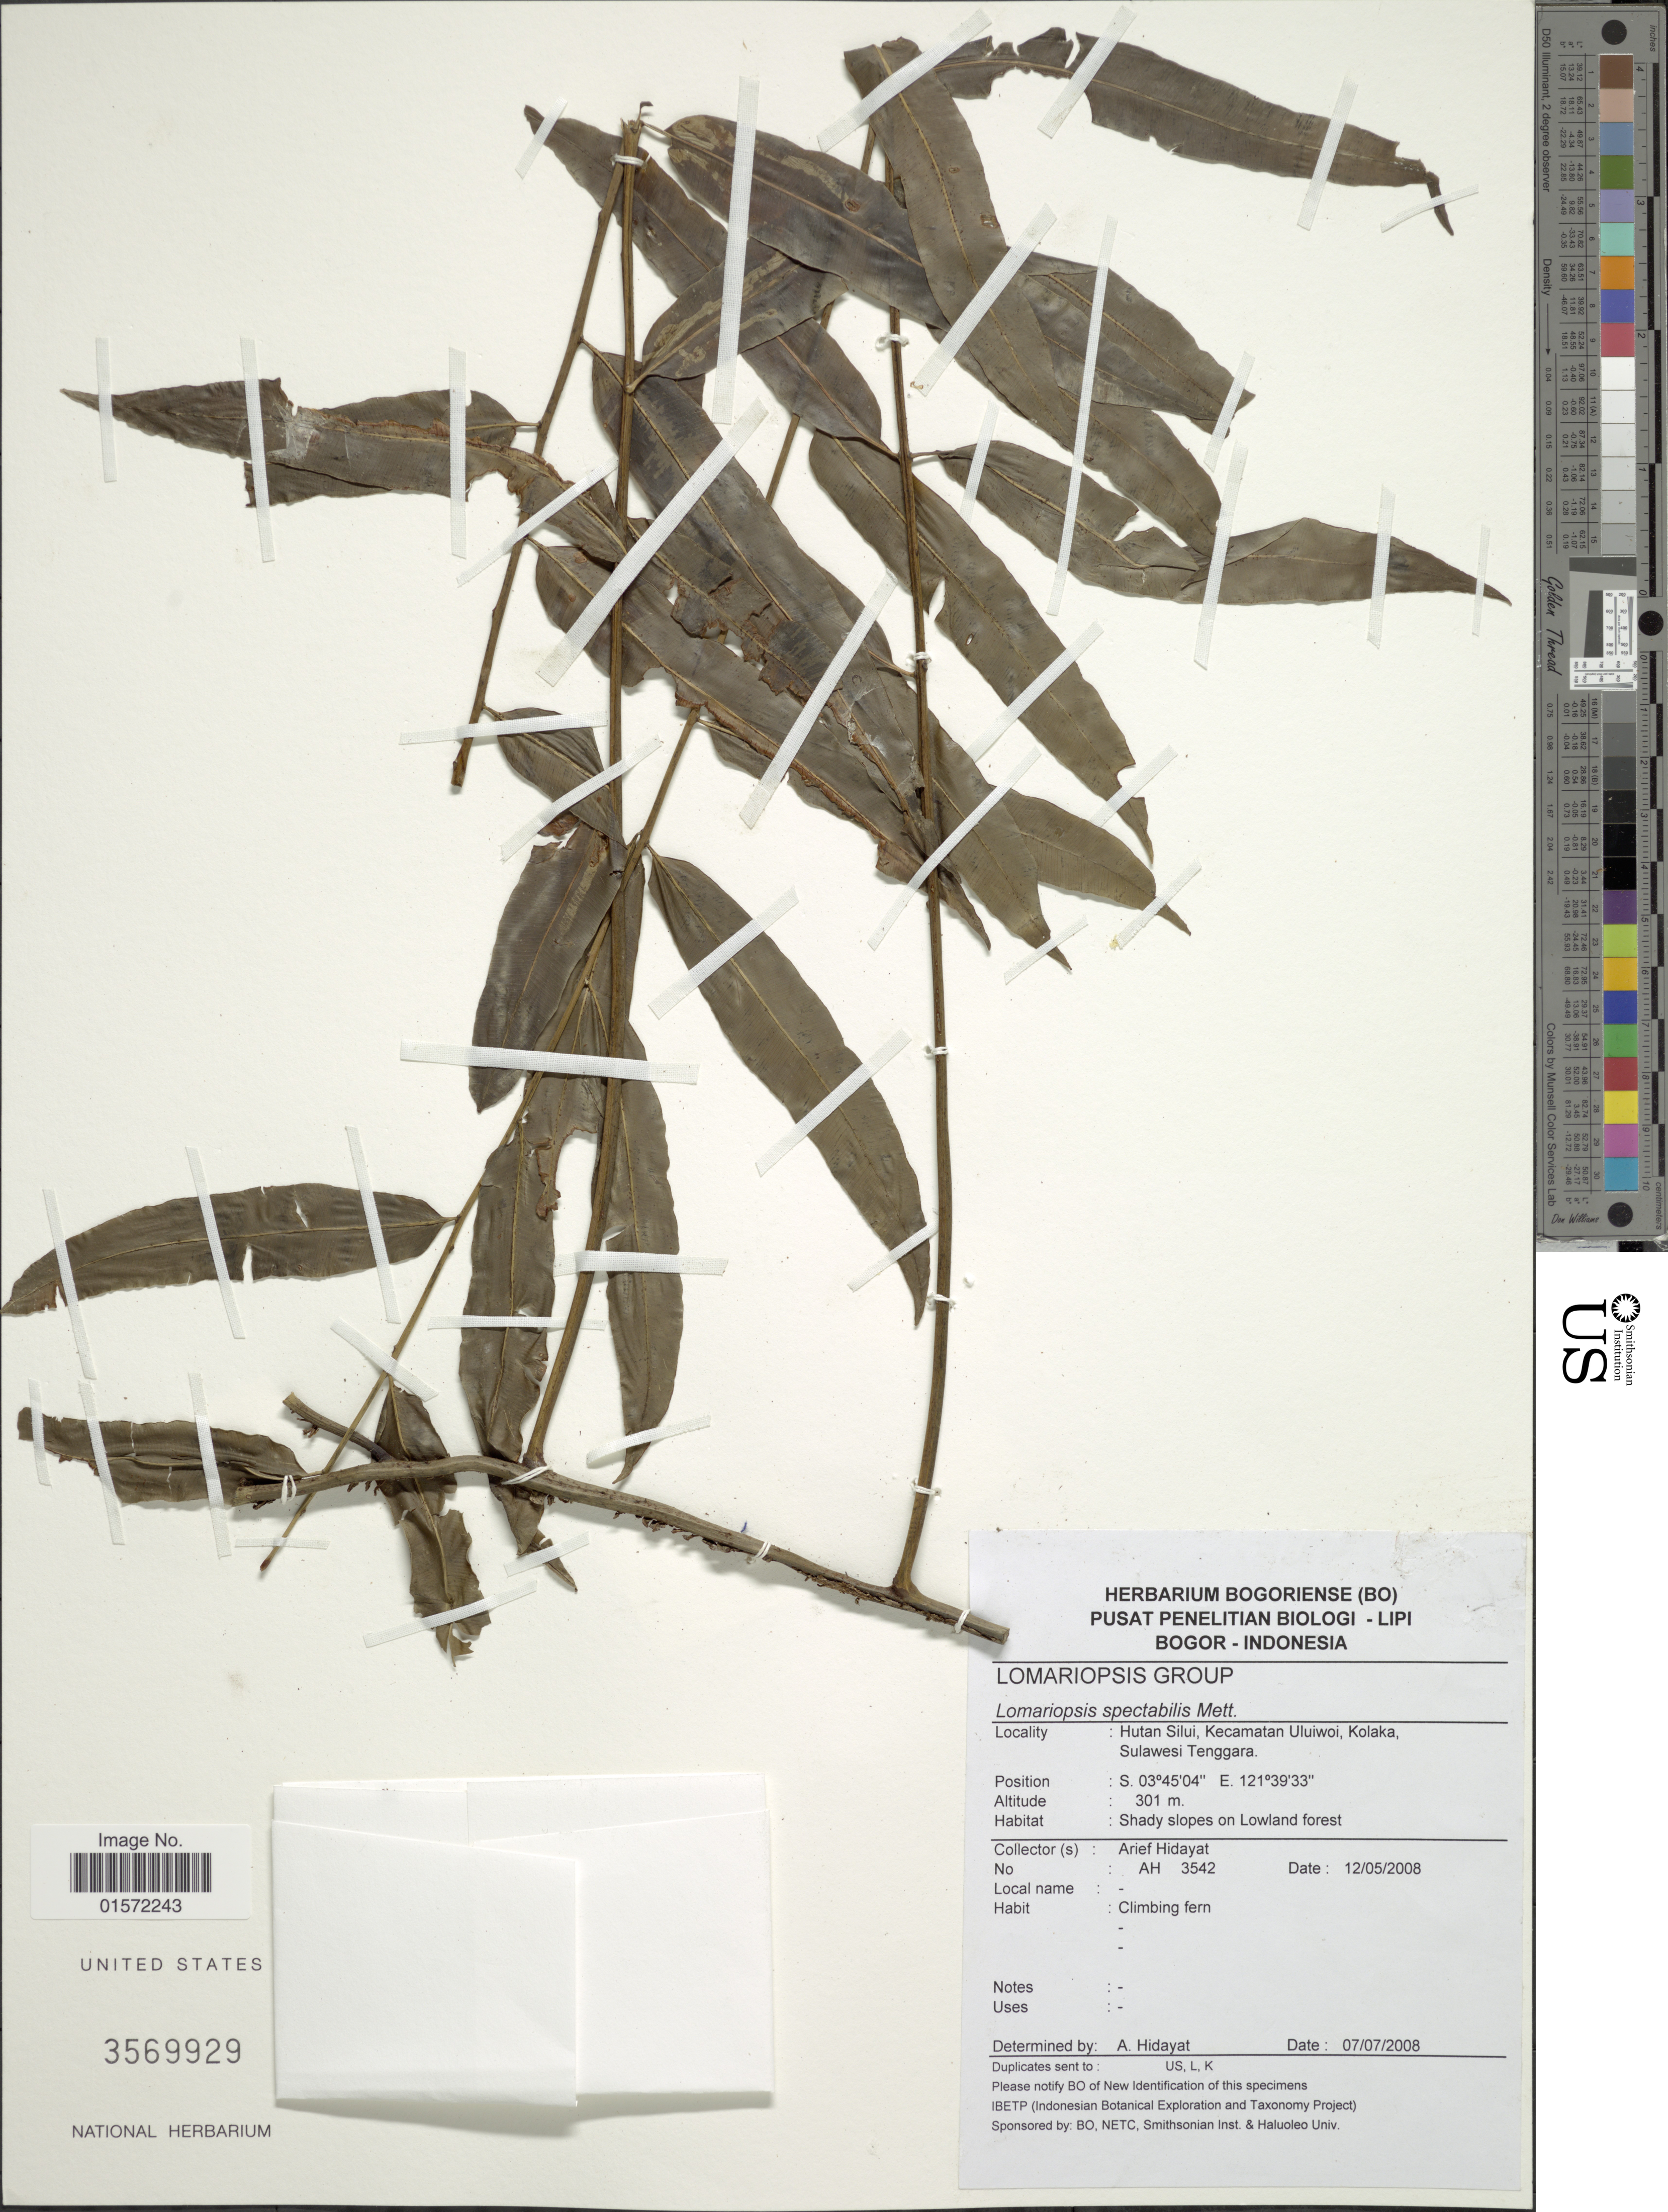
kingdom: Plantae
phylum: Tracheophyta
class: Polypodiopsida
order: Polypodiales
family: Lomariopsidaceae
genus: Lomariopsis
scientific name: Lomariopsis spectabilis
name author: (Kunze) Mett.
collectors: A. Hidayat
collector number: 3542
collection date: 2008-05-12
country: Indonesia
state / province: Sulawesi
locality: Hutan Silui, Kecamatan Uluiwoi, Kolaka, Sulawesi Tenggara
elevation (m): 301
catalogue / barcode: US 3569929